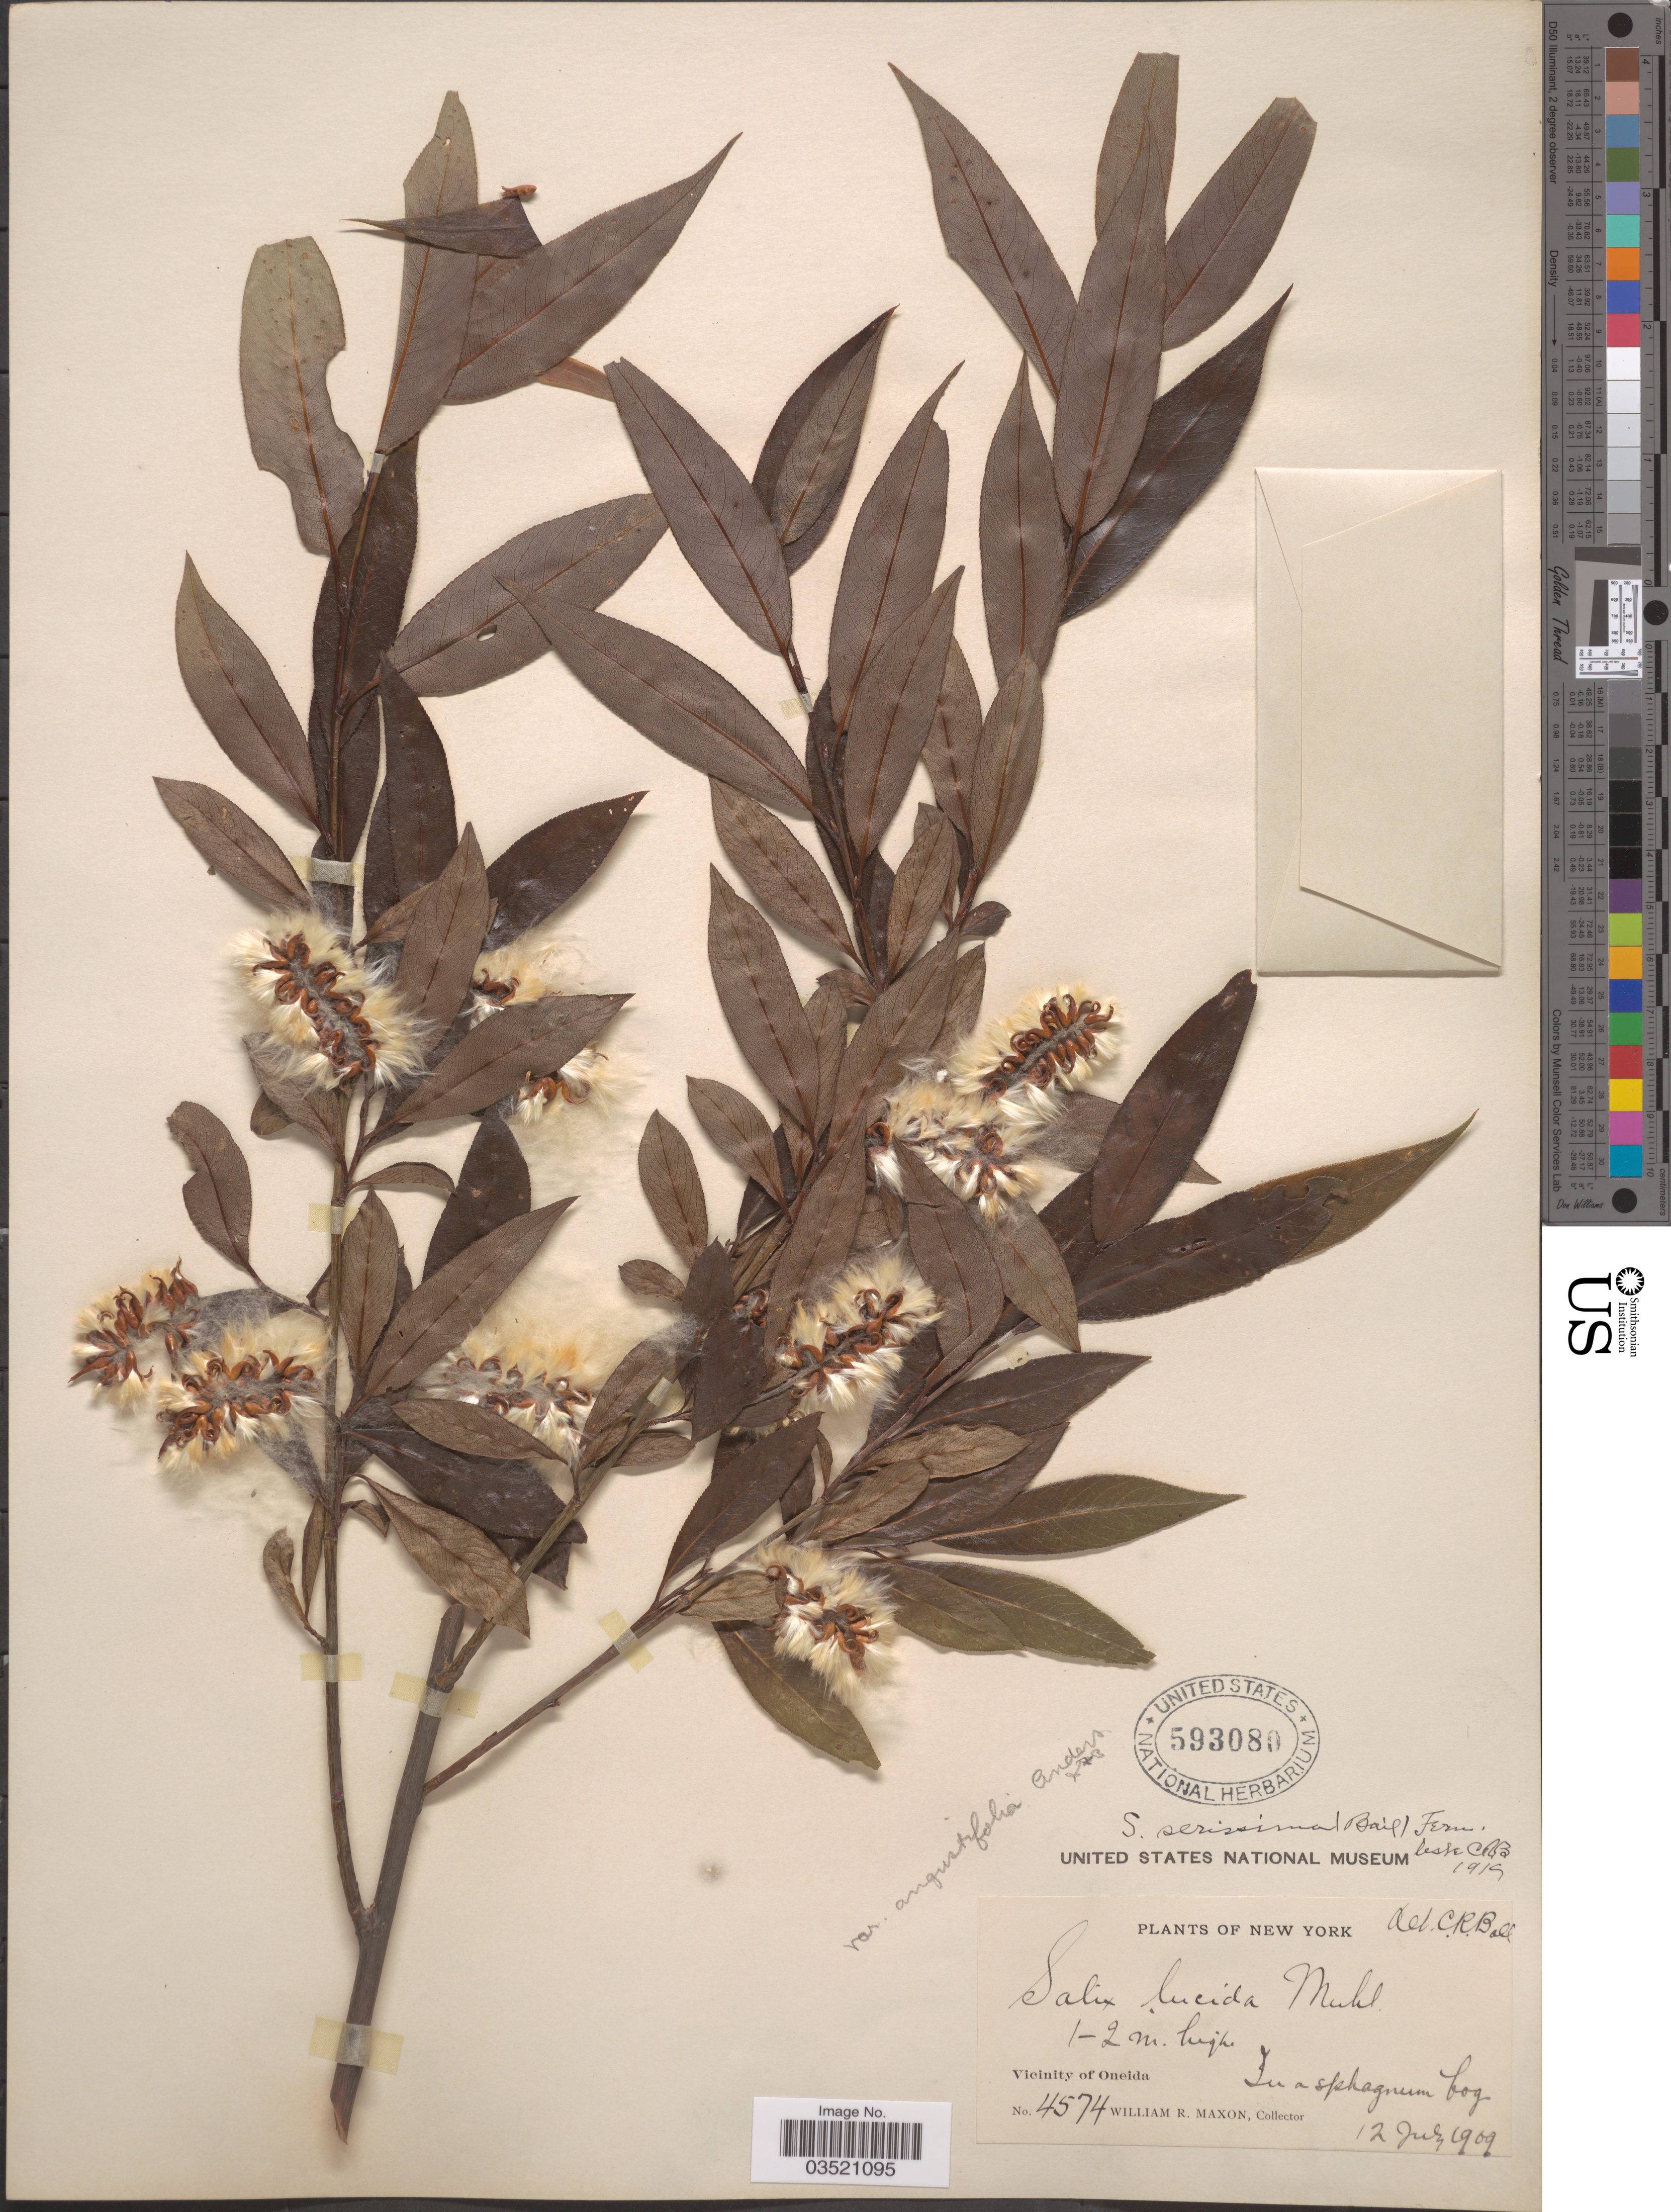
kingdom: Plantae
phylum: Tracheophyta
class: Magnoliopsida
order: Malpighiales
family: Salicaceae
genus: Salix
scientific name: Salix serissima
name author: (L.H. Bailey) Fernald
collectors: W. R. Maxon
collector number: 4574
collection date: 1909-07-12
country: United States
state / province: New York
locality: Vicinity of Oneida.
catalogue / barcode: US 593080